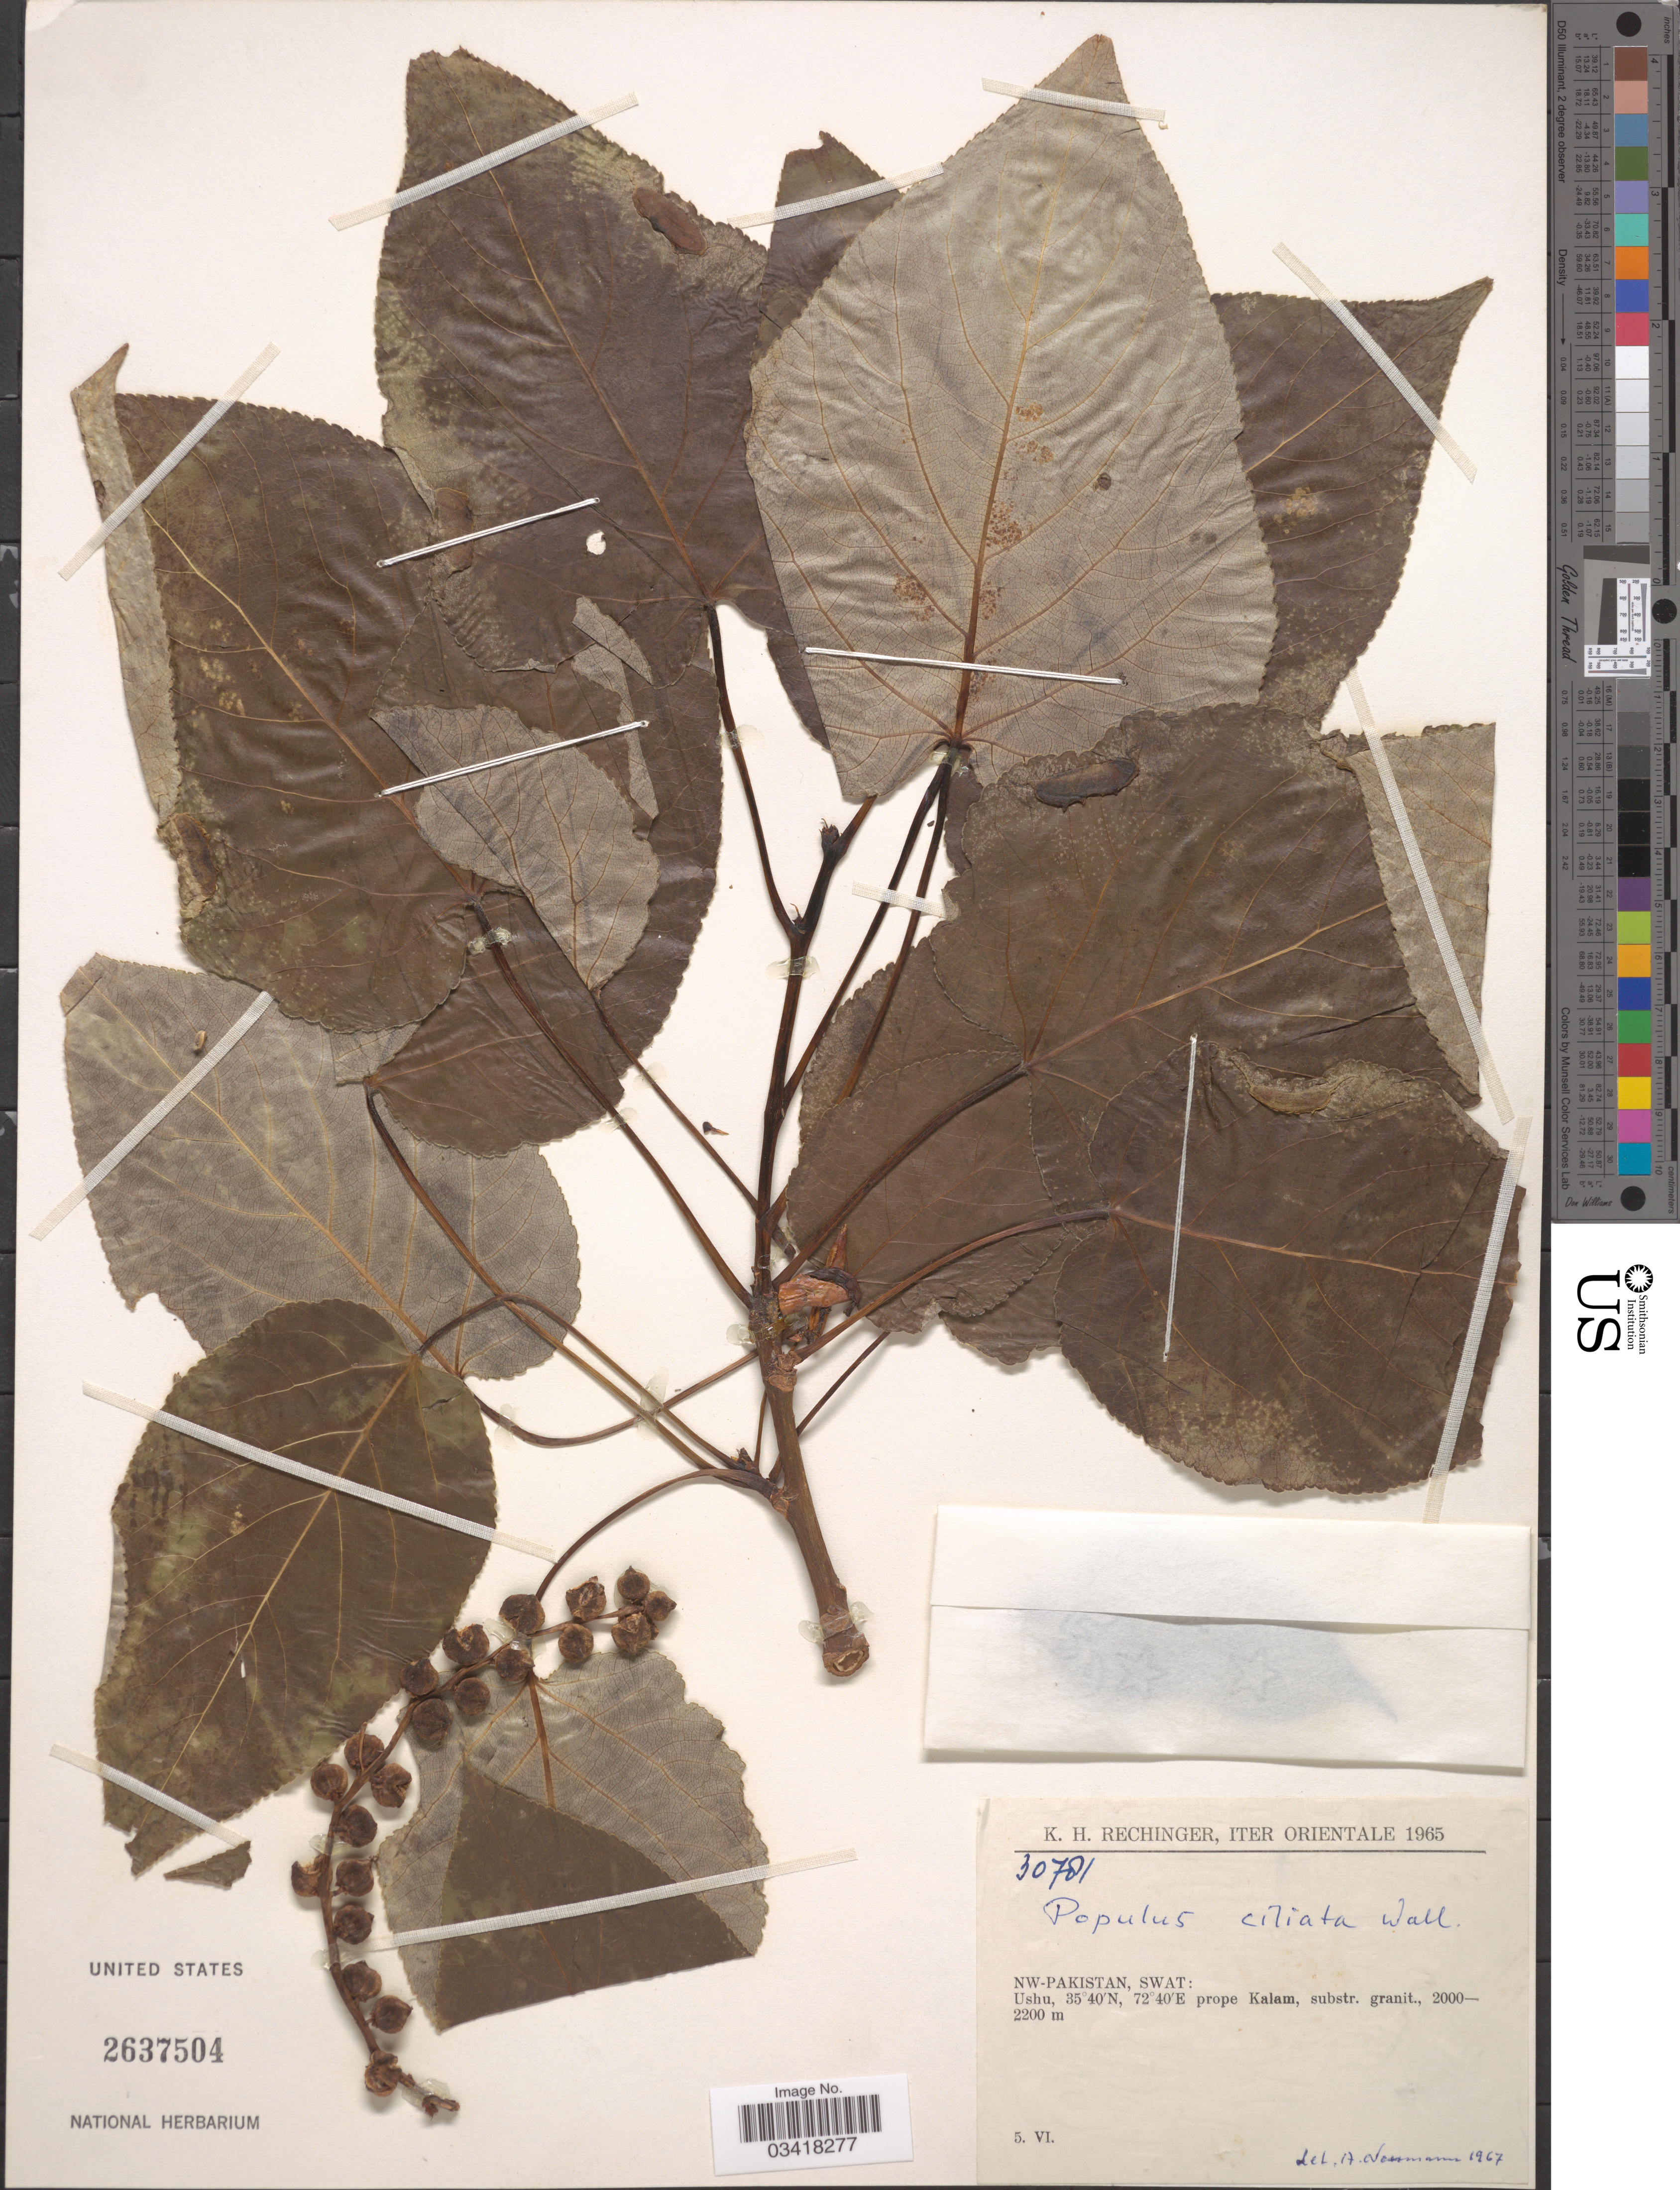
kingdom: Plantae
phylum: Tracheophyta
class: Magnoliopsida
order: Malpighiales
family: Salicaceae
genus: Populus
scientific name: Populus ciliata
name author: Wall. ex Royle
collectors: K. H. Rechinger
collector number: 30781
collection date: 1965-06-05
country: Pakistan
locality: Orientale. NW-Pakistan, SWAT: Ushu, prope Kalam.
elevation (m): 2000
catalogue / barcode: US 2637504